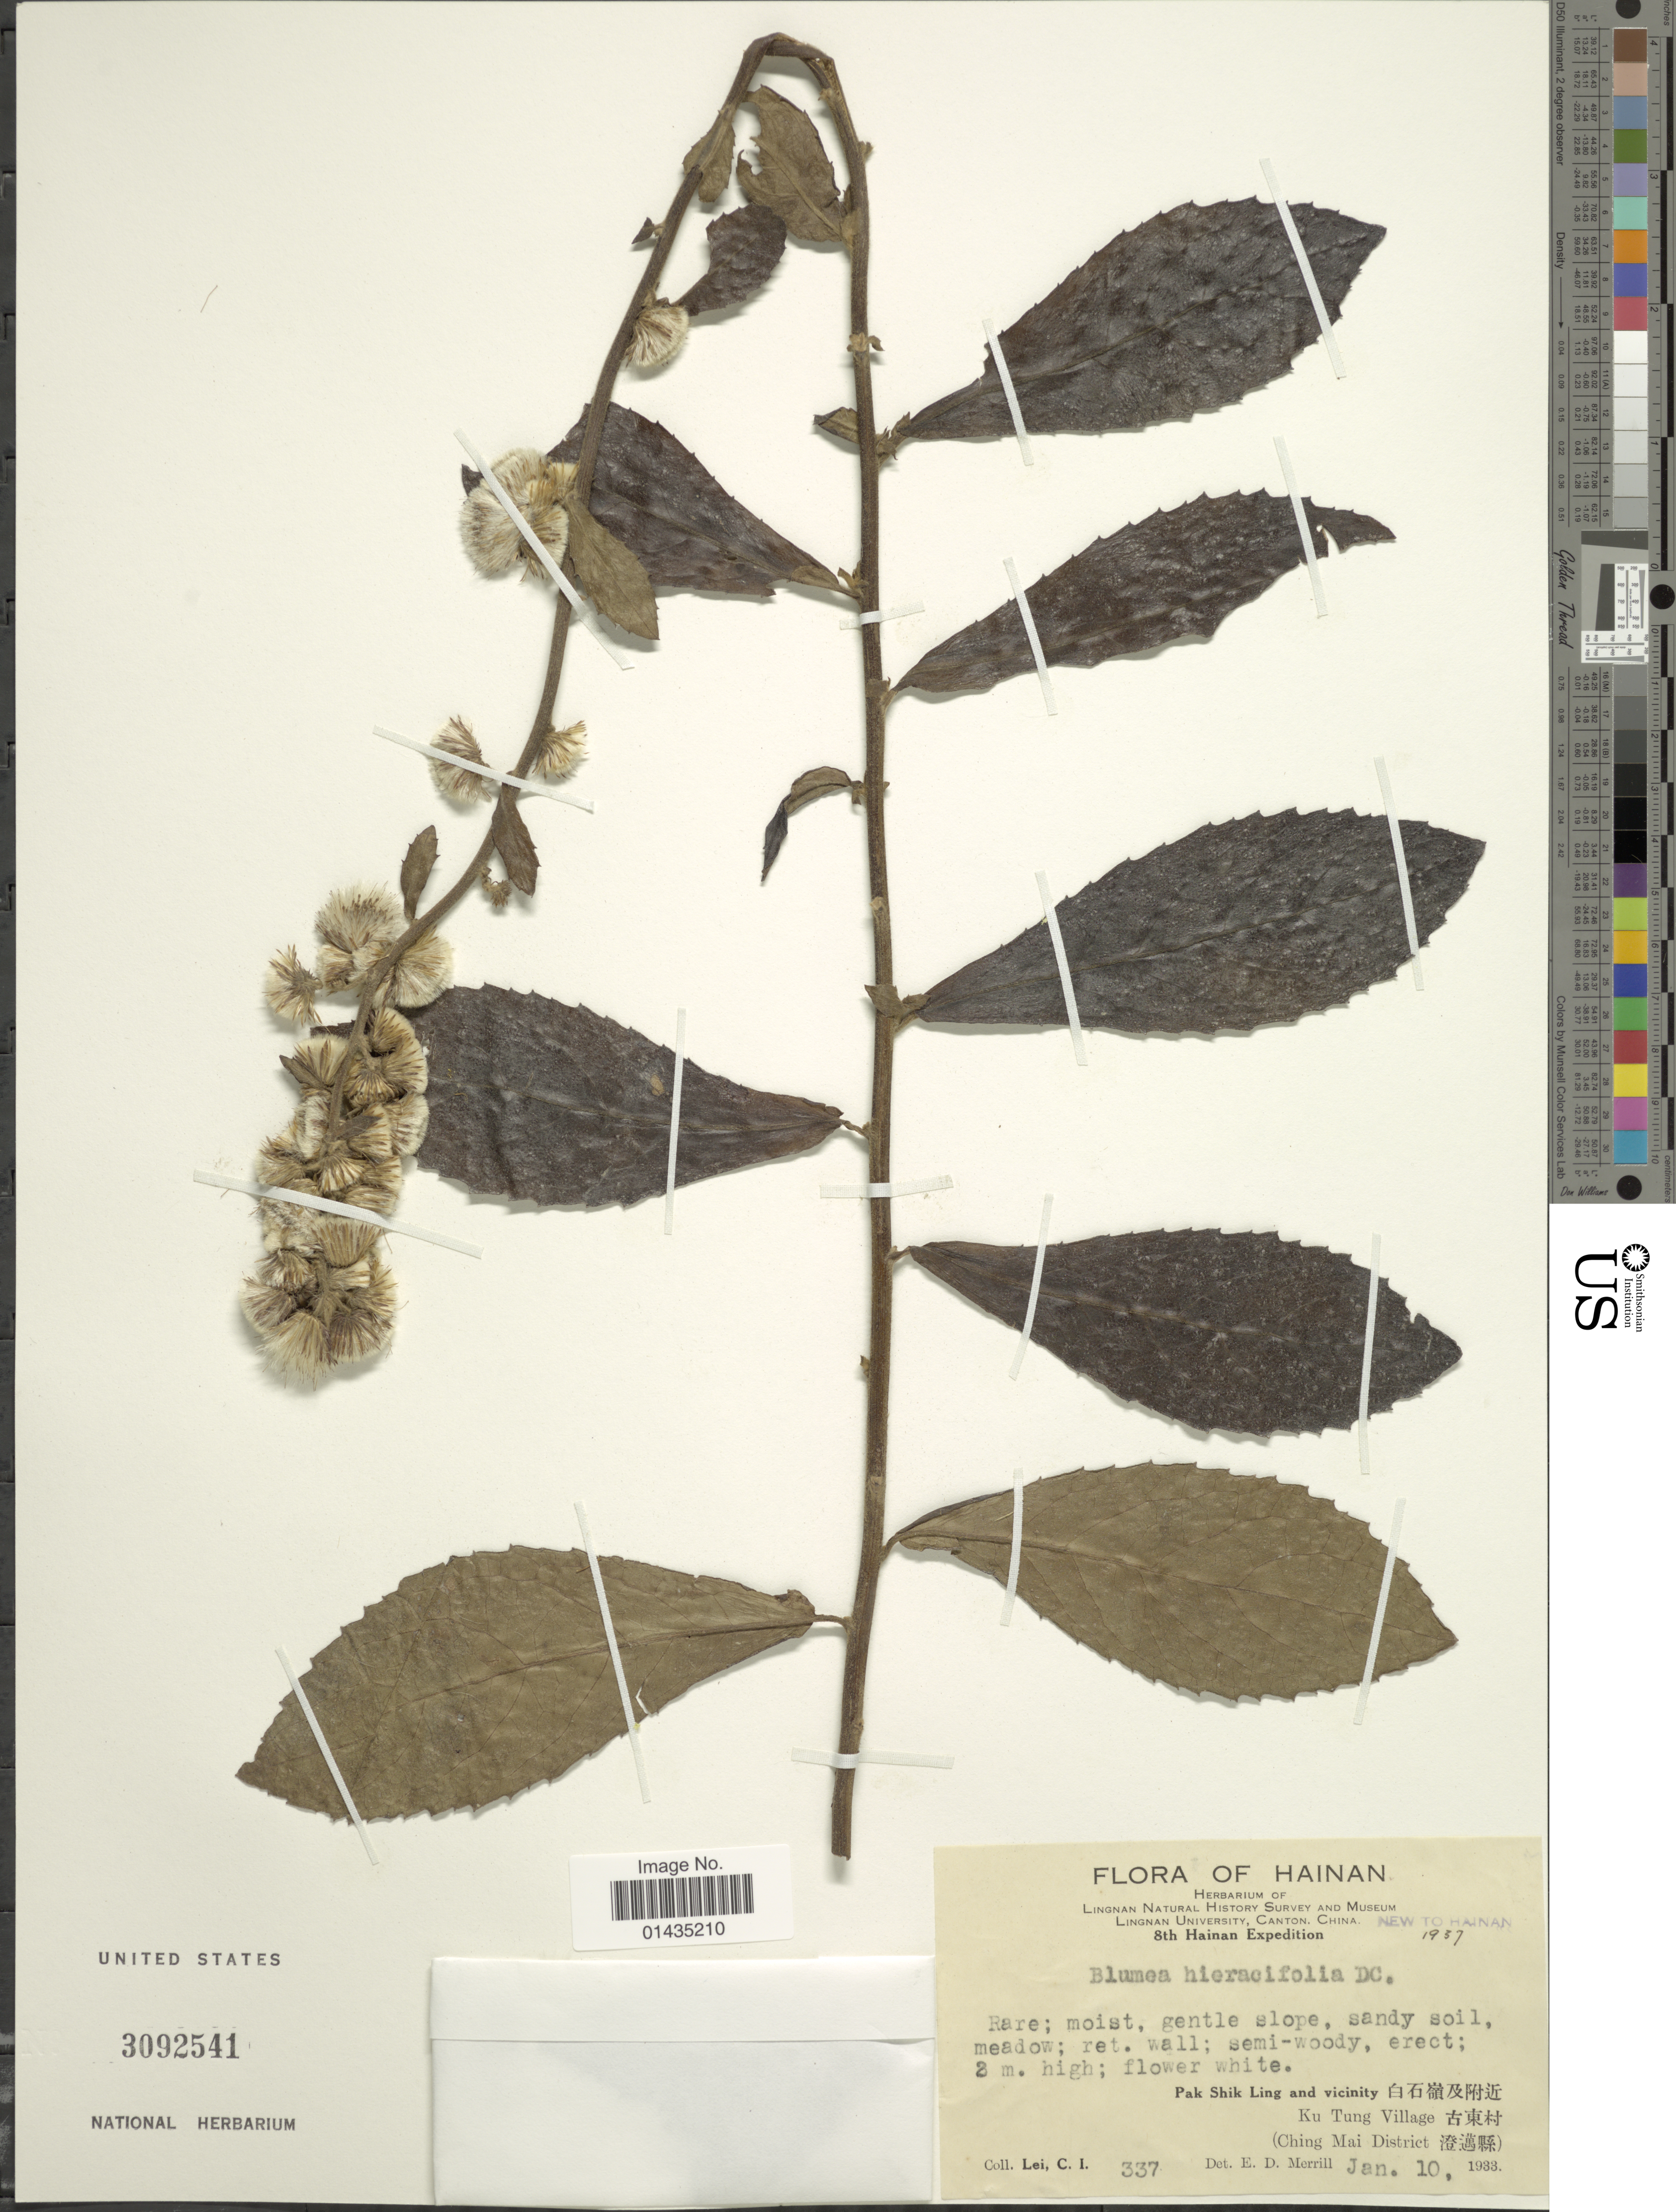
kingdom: Plantae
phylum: Tracheophyta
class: Magnoliopsida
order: Asterales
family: Asteraceae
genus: Blumea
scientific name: Blumea hieraciifolia var. hieraciifolia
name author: (Spreng.) DC.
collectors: C. I. Lei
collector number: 337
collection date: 1933-01-10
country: China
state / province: Hainan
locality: Pak Shik Ling and vicinity, Ku Tung Village, Ching Mai District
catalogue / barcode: US 3092541